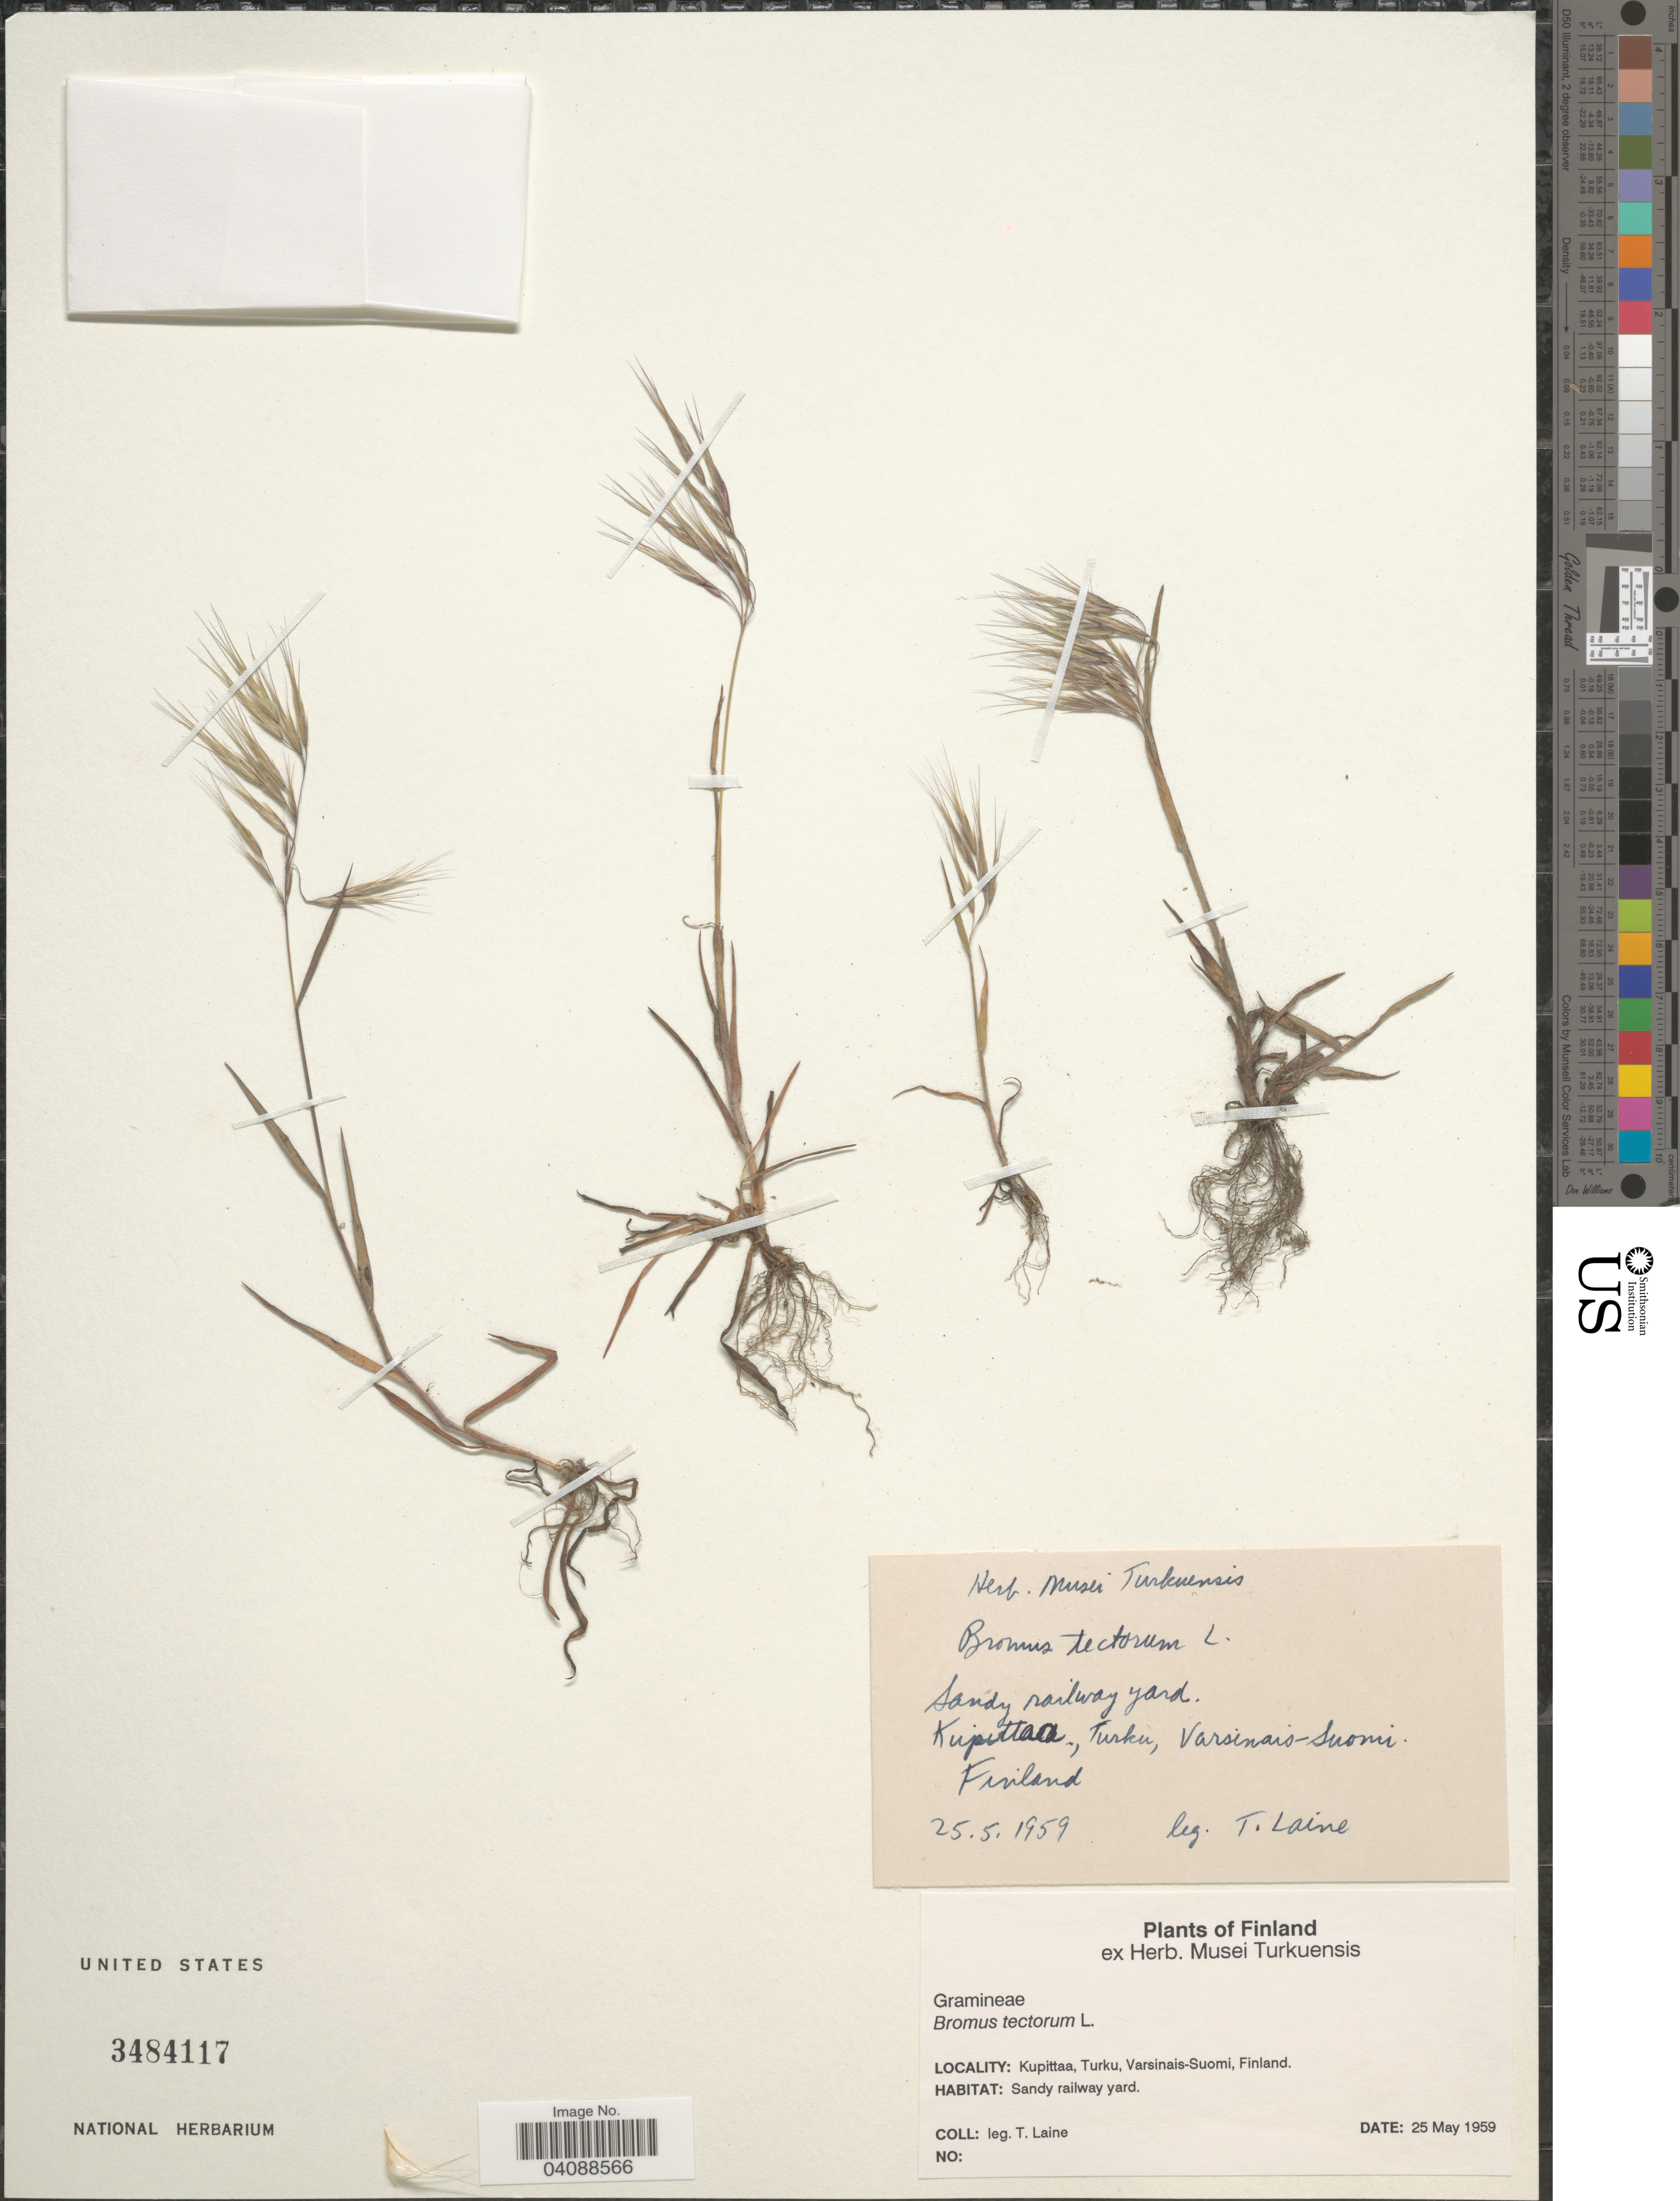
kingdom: Plantae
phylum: Tracheophyta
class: Liliopsida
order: Poales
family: Poaceae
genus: Bromus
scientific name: Bromus tectorum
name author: L.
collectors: T. Laine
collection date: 1959-05-25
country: Finland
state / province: Varsinais-Suomi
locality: Sandy railway yard. Kupittaa, Turku.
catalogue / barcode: US 3484117